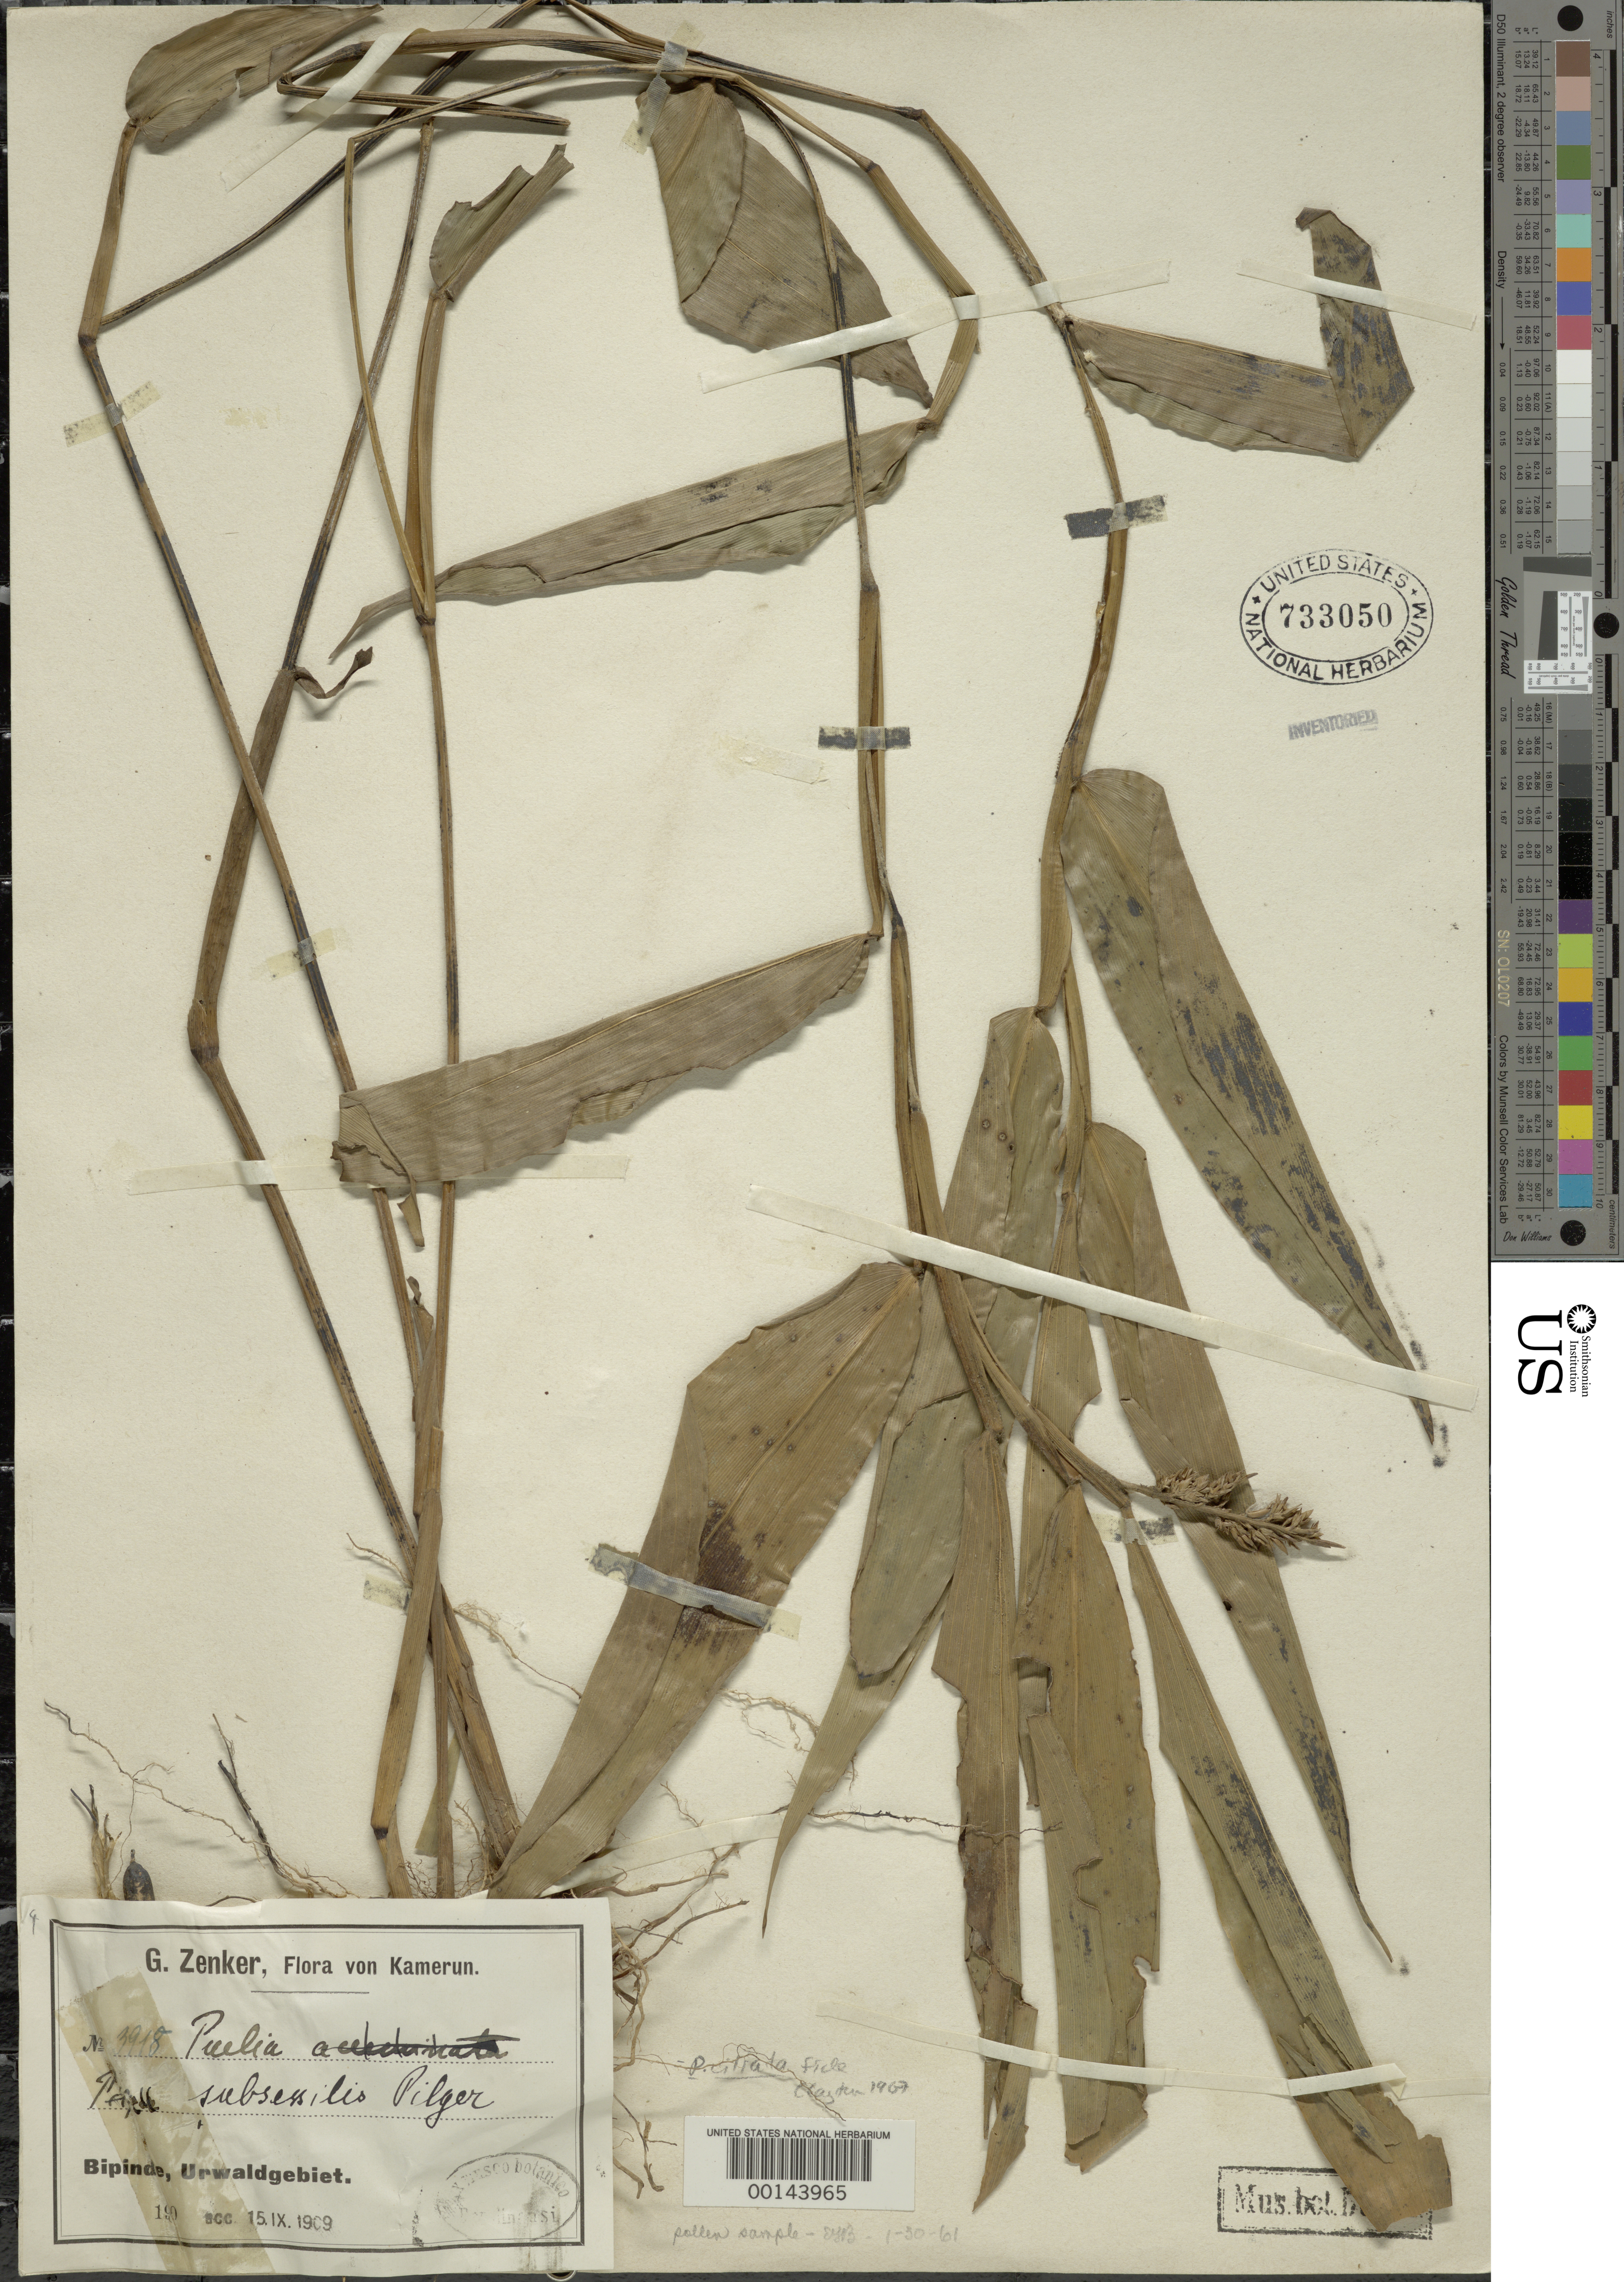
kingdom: Plantae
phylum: Tracheophyta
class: Liliopsida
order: Poales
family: Poaceae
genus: Puelia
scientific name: Puelia ciliata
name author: Franch.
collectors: G. A. Zenker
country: Cameroon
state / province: Sud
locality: Bipinde, urwaldgebiet [jungle area]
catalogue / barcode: US 733050